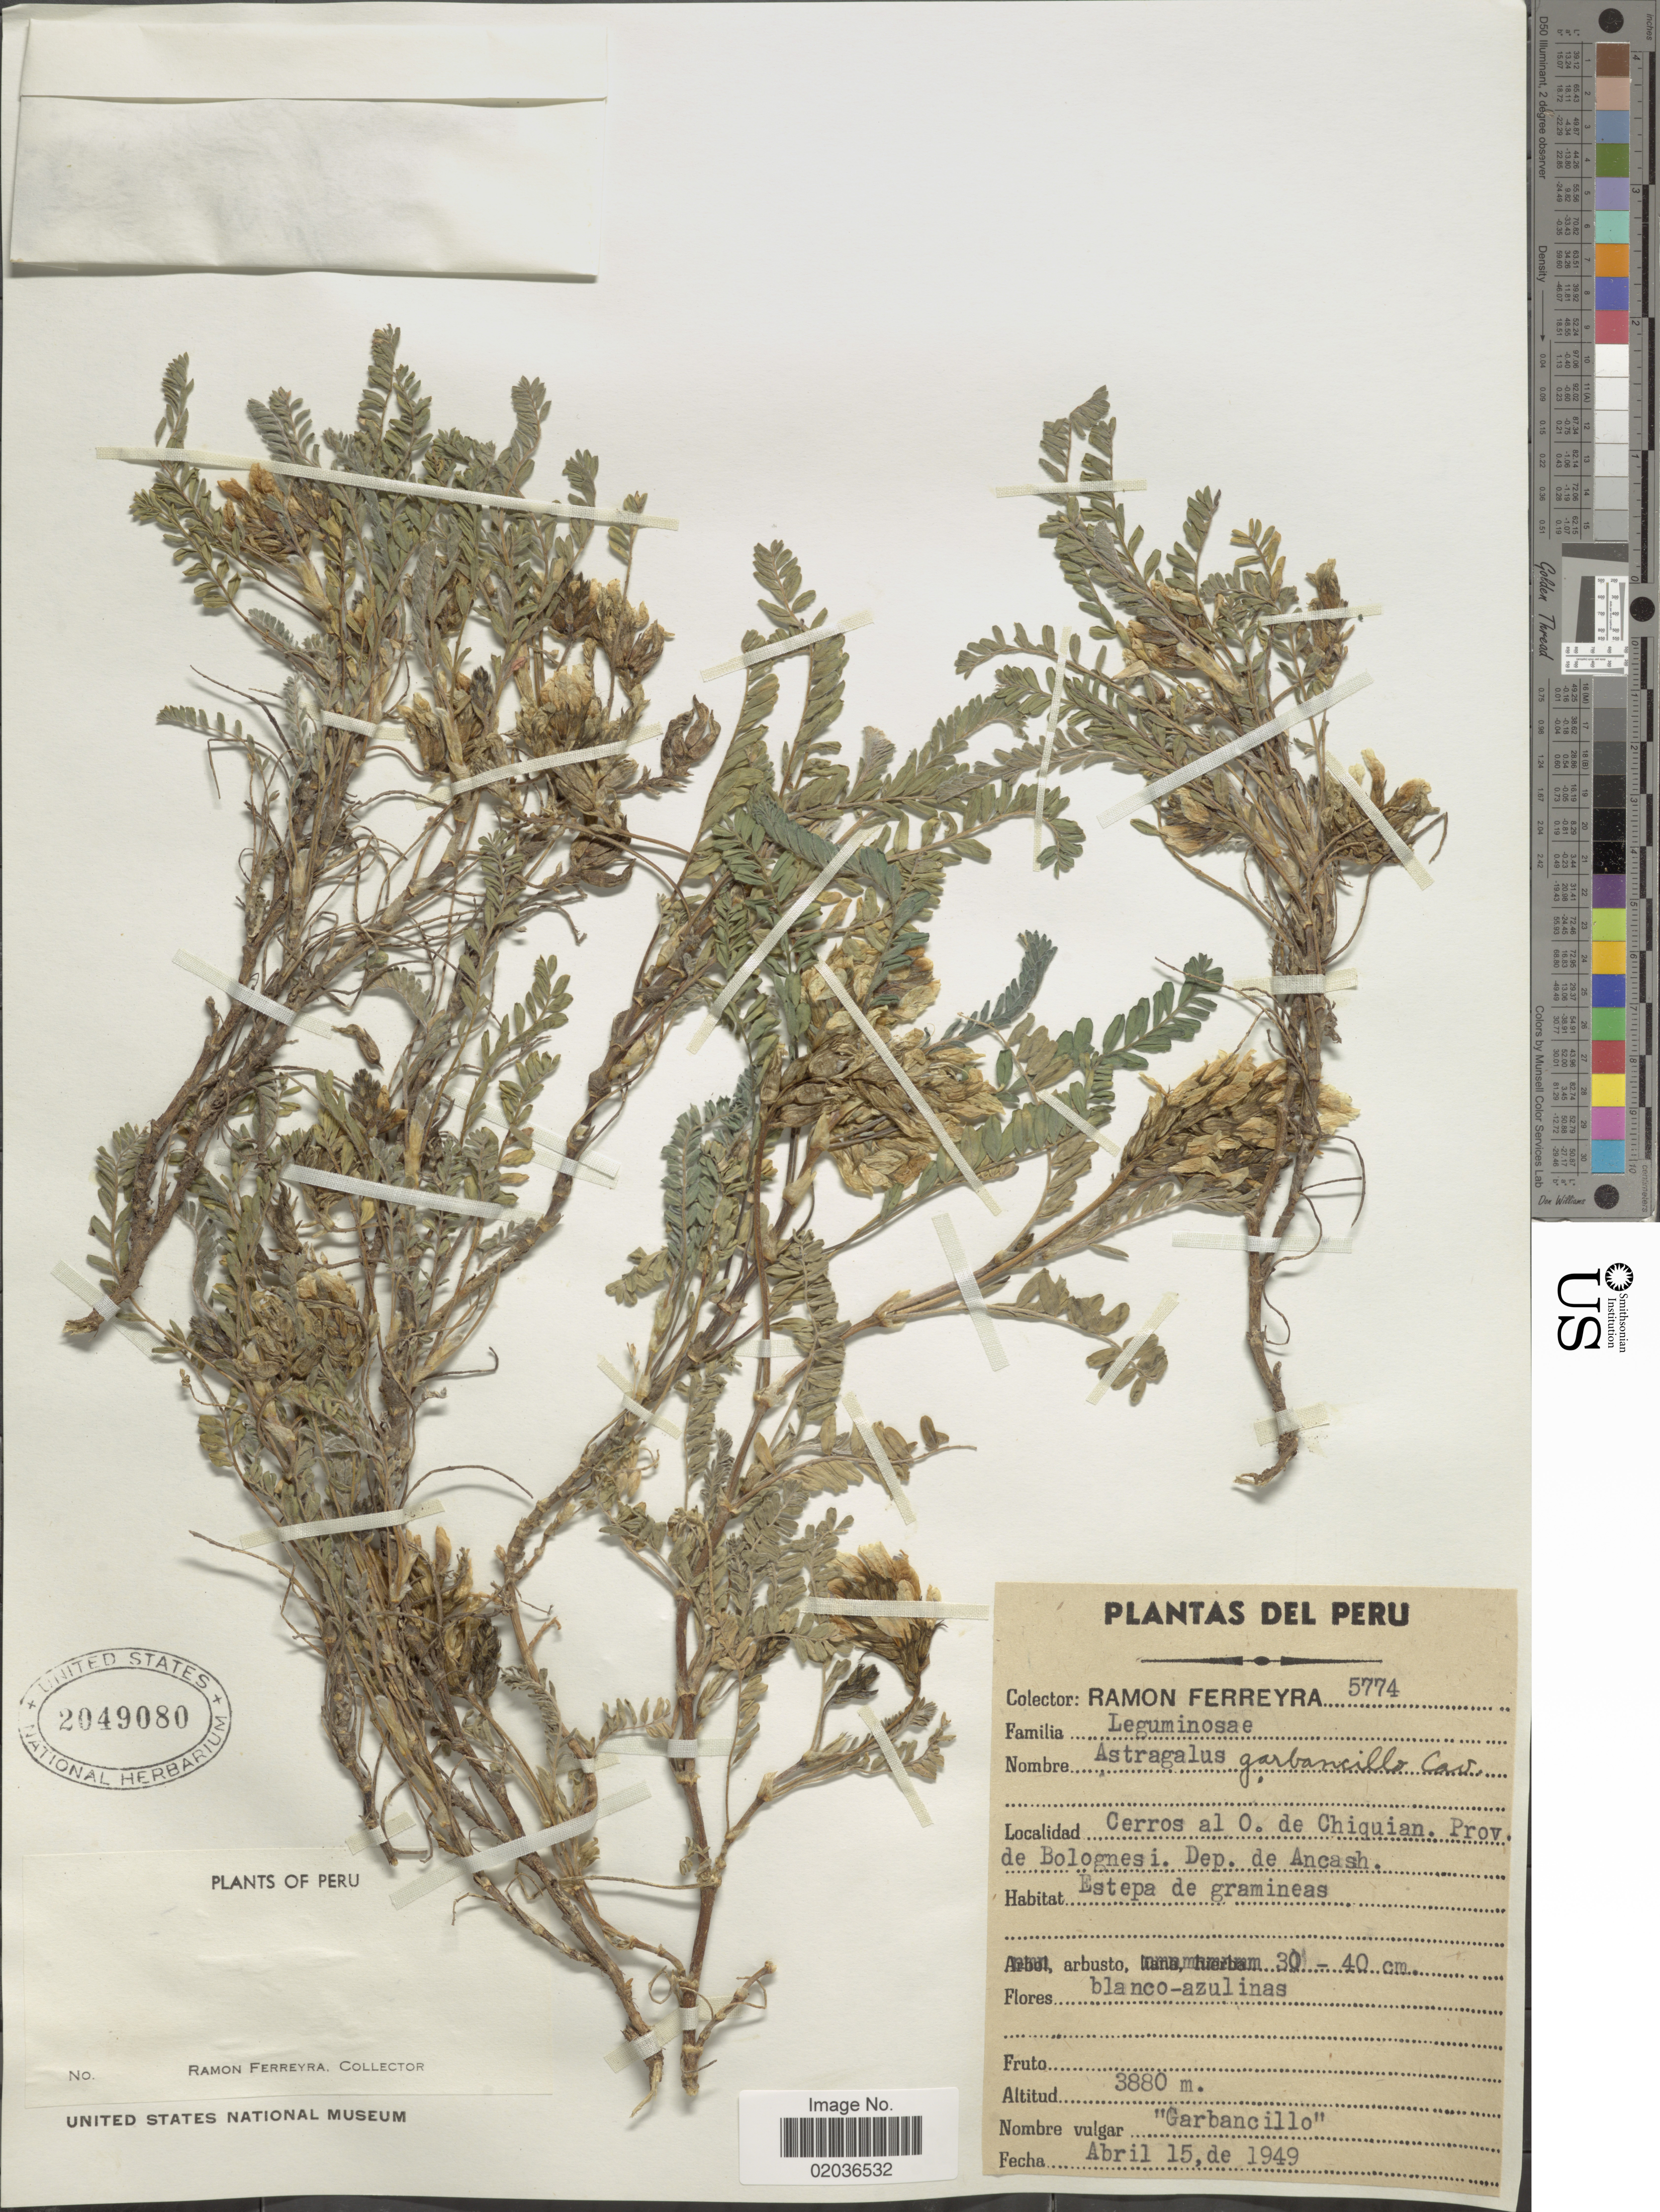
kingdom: Plantae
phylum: Tracheophyta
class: Magnoliopsida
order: Fabales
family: Fabaceae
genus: Astragalus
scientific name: Astragalus garbancillo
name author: Cav.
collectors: R. A. Ferreyra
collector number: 5774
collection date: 1949-04-15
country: Peru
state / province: Ancash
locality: Cerros al O. de Chiquian. Prov. de Bolognesi. Dep. de Ancash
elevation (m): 3880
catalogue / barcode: US 2049080